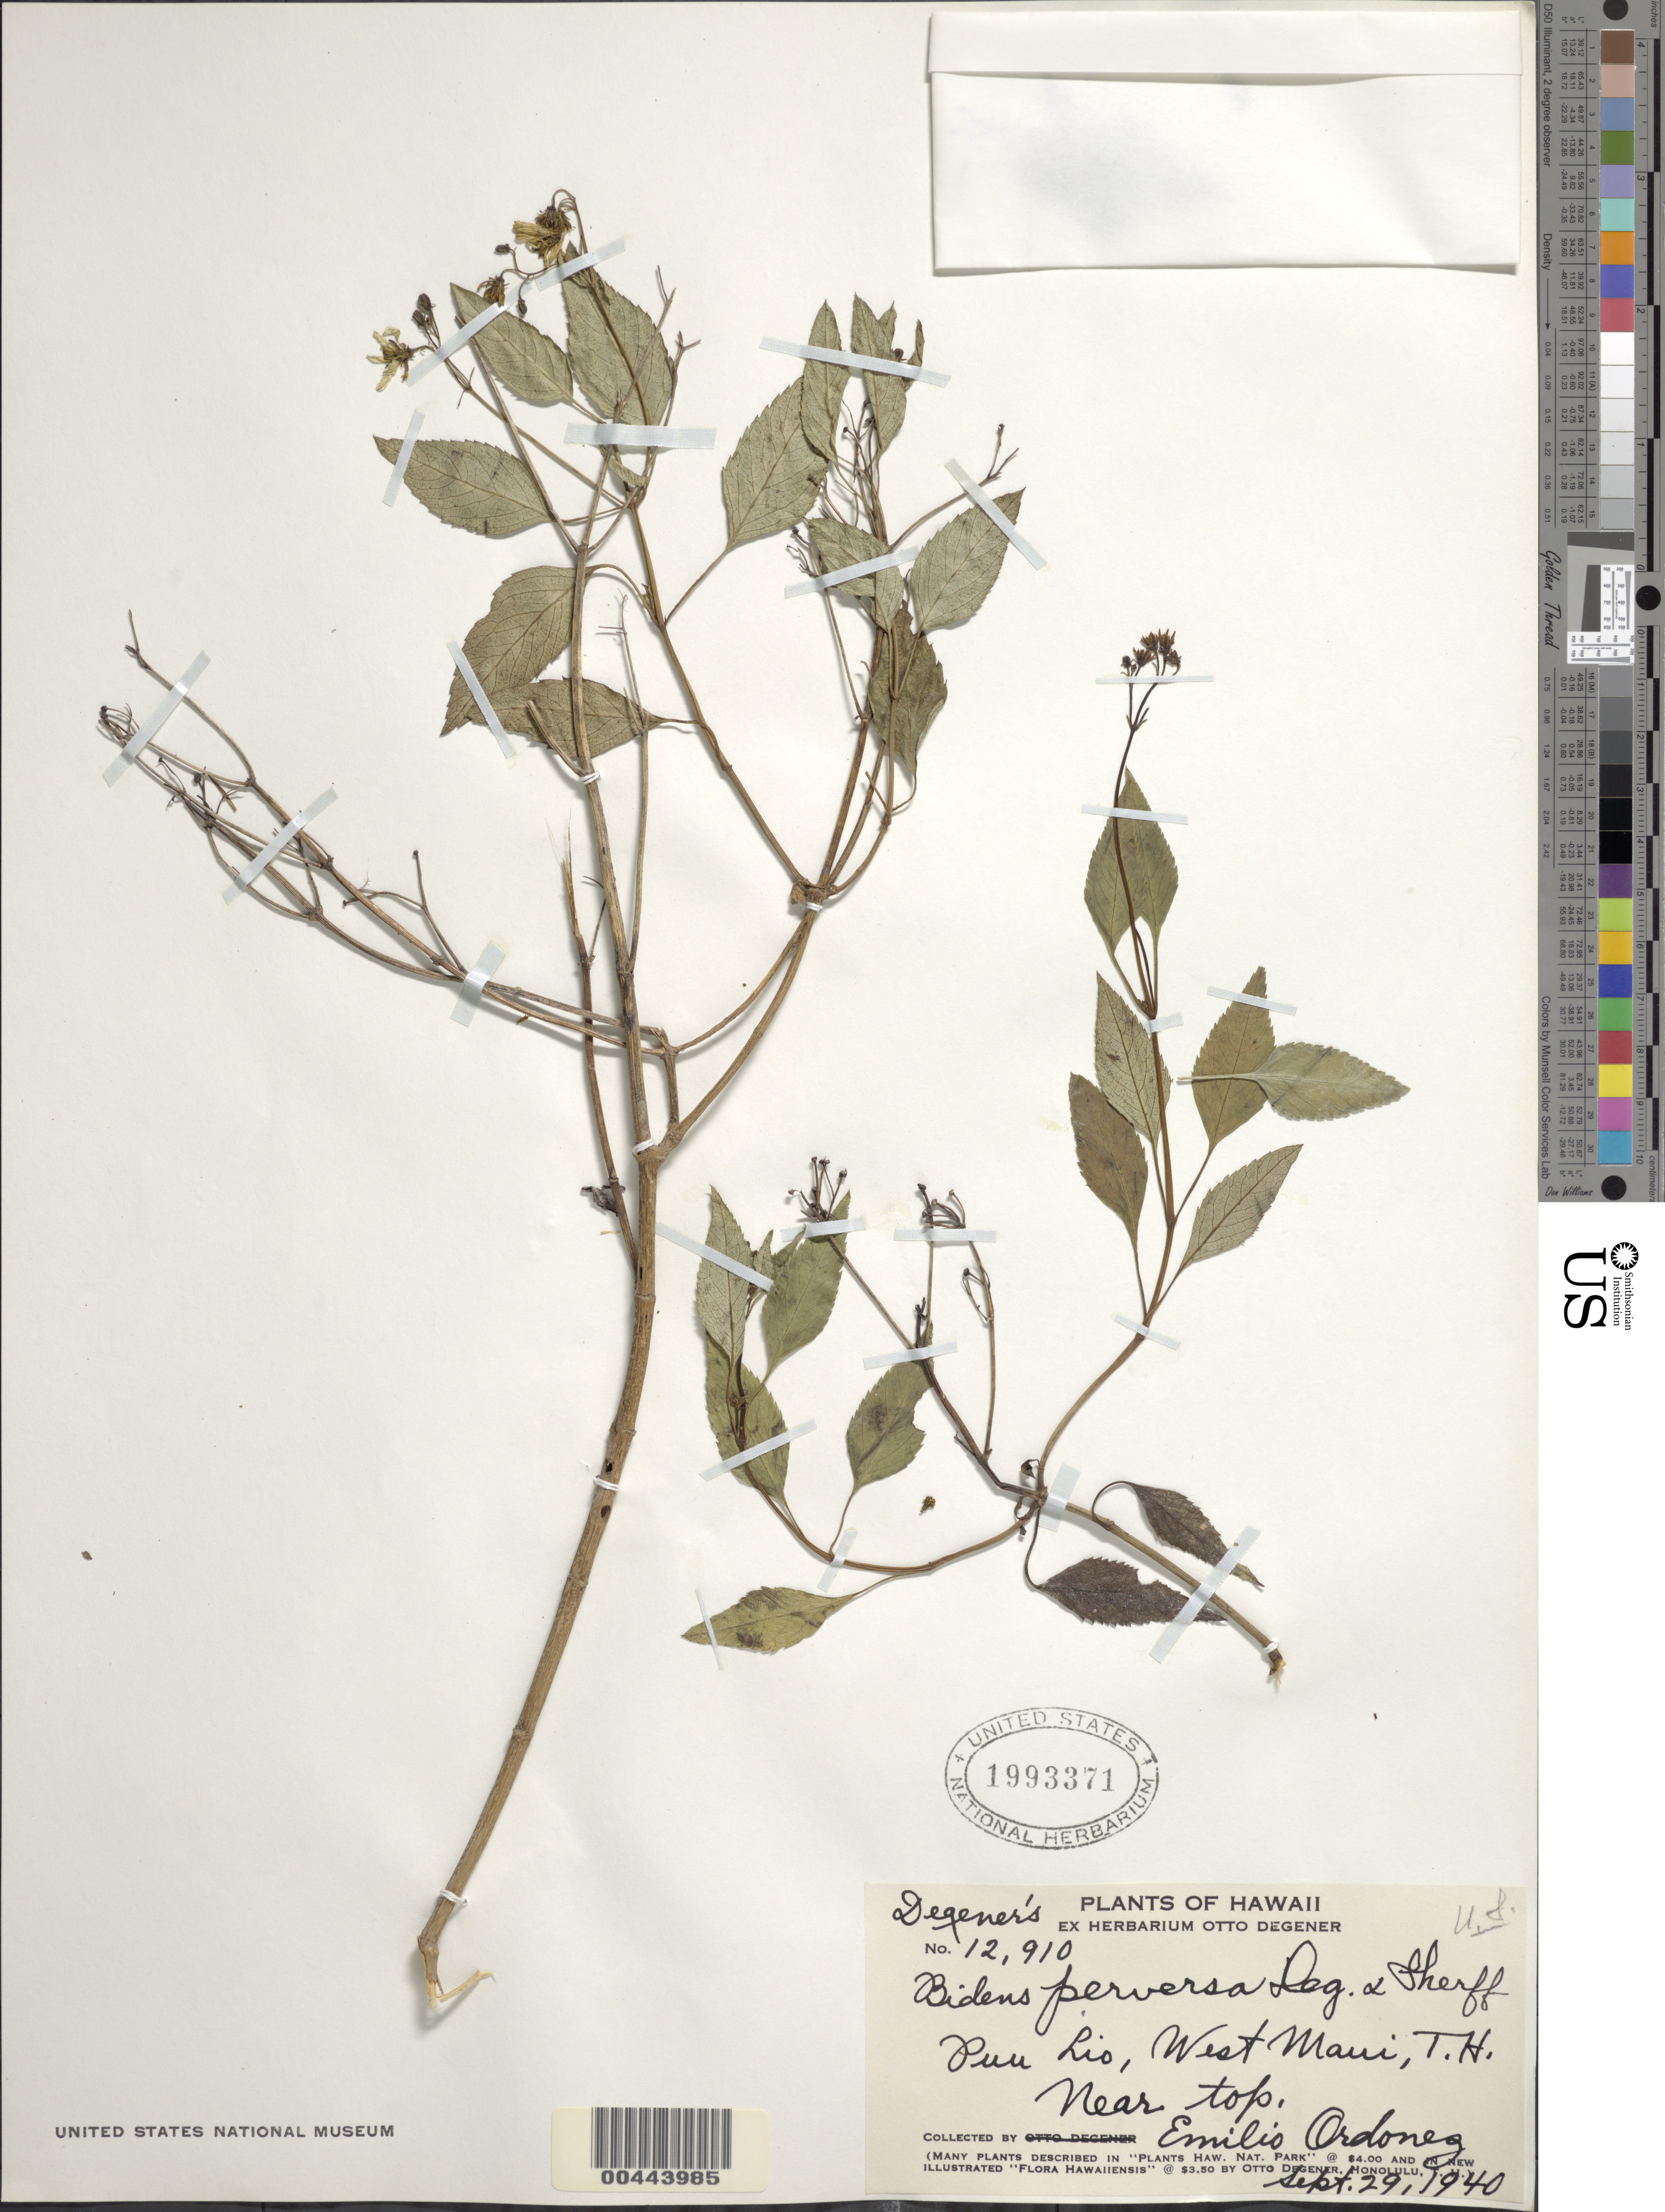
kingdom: Plantae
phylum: Tracheophyta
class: Magnoliopsida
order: Asterales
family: Asteraceae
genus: Bidens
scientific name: Bidens micrantha subsp. micrantha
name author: Gaudich. ex Cass.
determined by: Wagner, W. L., (BOT), Smithsonian Institution - National Museum of Natural History (UNITED STATES)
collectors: E. Ordonez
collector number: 12910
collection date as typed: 29 Sep 1940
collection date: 1940-09-29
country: United States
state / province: Hawaii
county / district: Maui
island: Maui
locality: Puu Lio, West Maui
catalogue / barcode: US 1993371